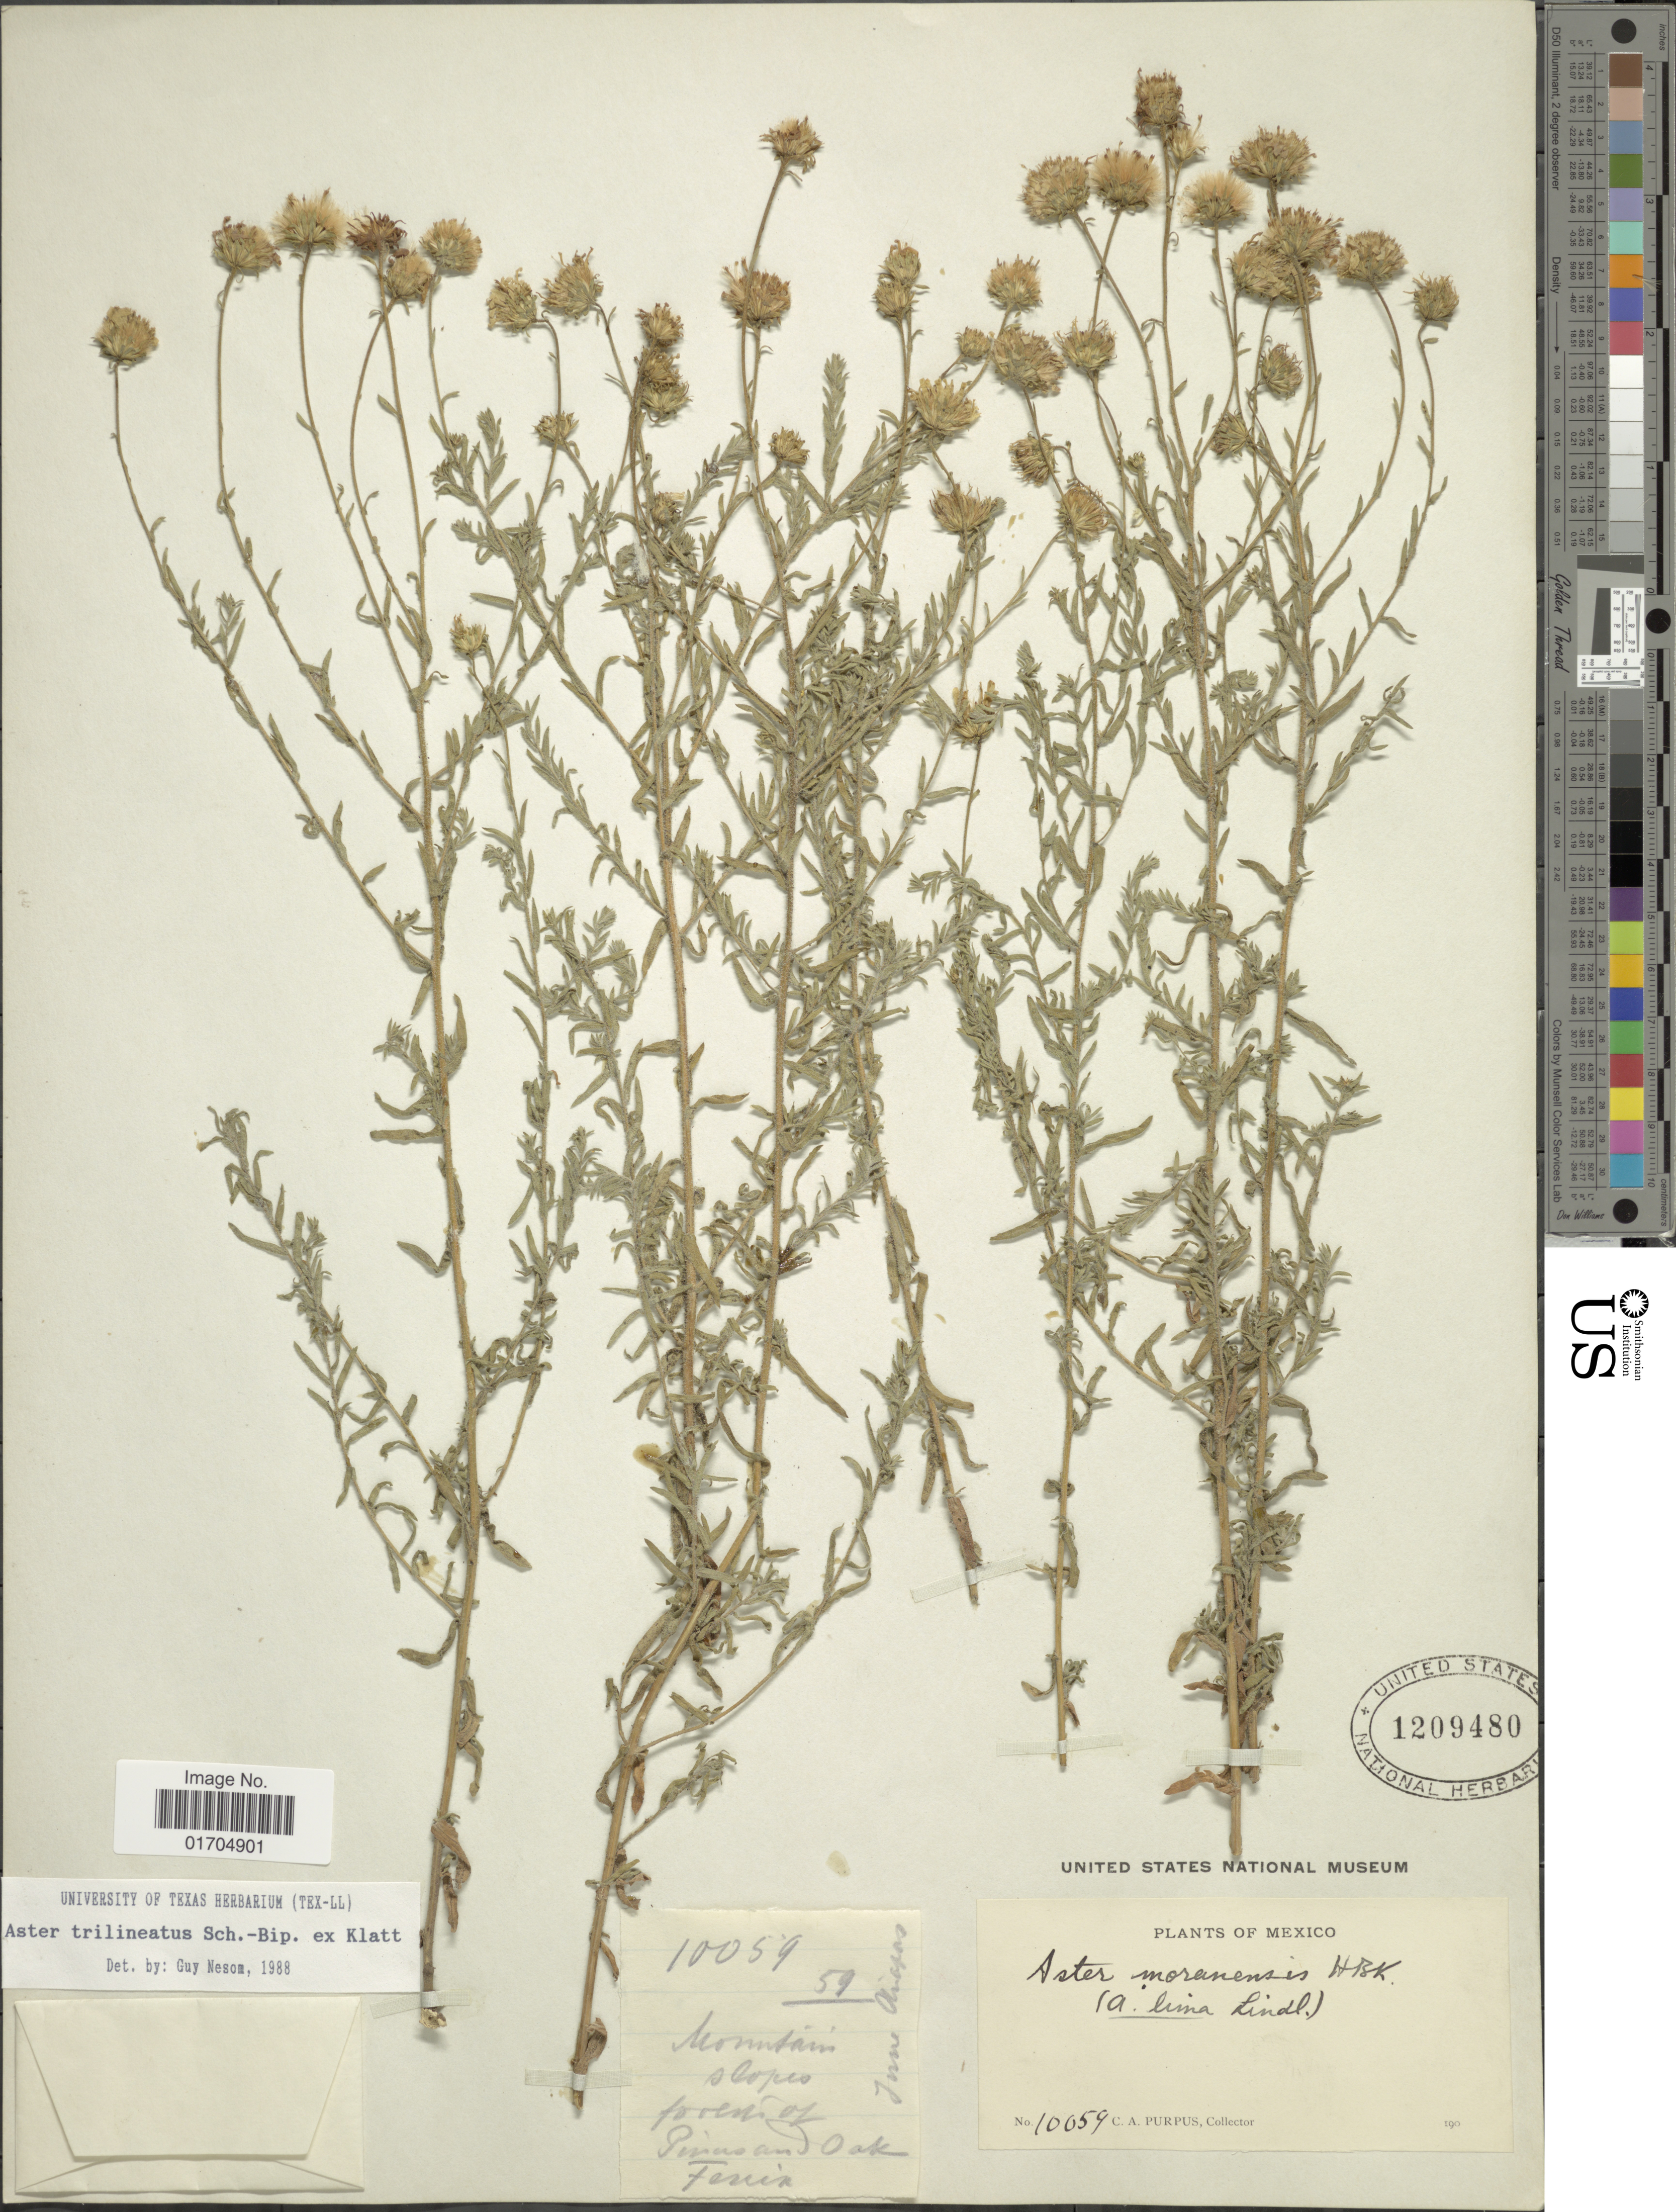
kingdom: Plantae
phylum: Tracheophyta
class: Magnoliopsida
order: Asterales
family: Asteraceae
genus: Symphyotrichum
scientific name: Symphyotrichum trilineatum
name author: (Sch. Bip. ex Klatt) G.L. Nesom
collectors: C. A. Purpus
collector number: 10059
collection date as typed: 190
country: Mexico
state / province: Chiapas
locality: Mountain slopes forest of Pines and Oak Feria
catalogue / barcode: US 1209480